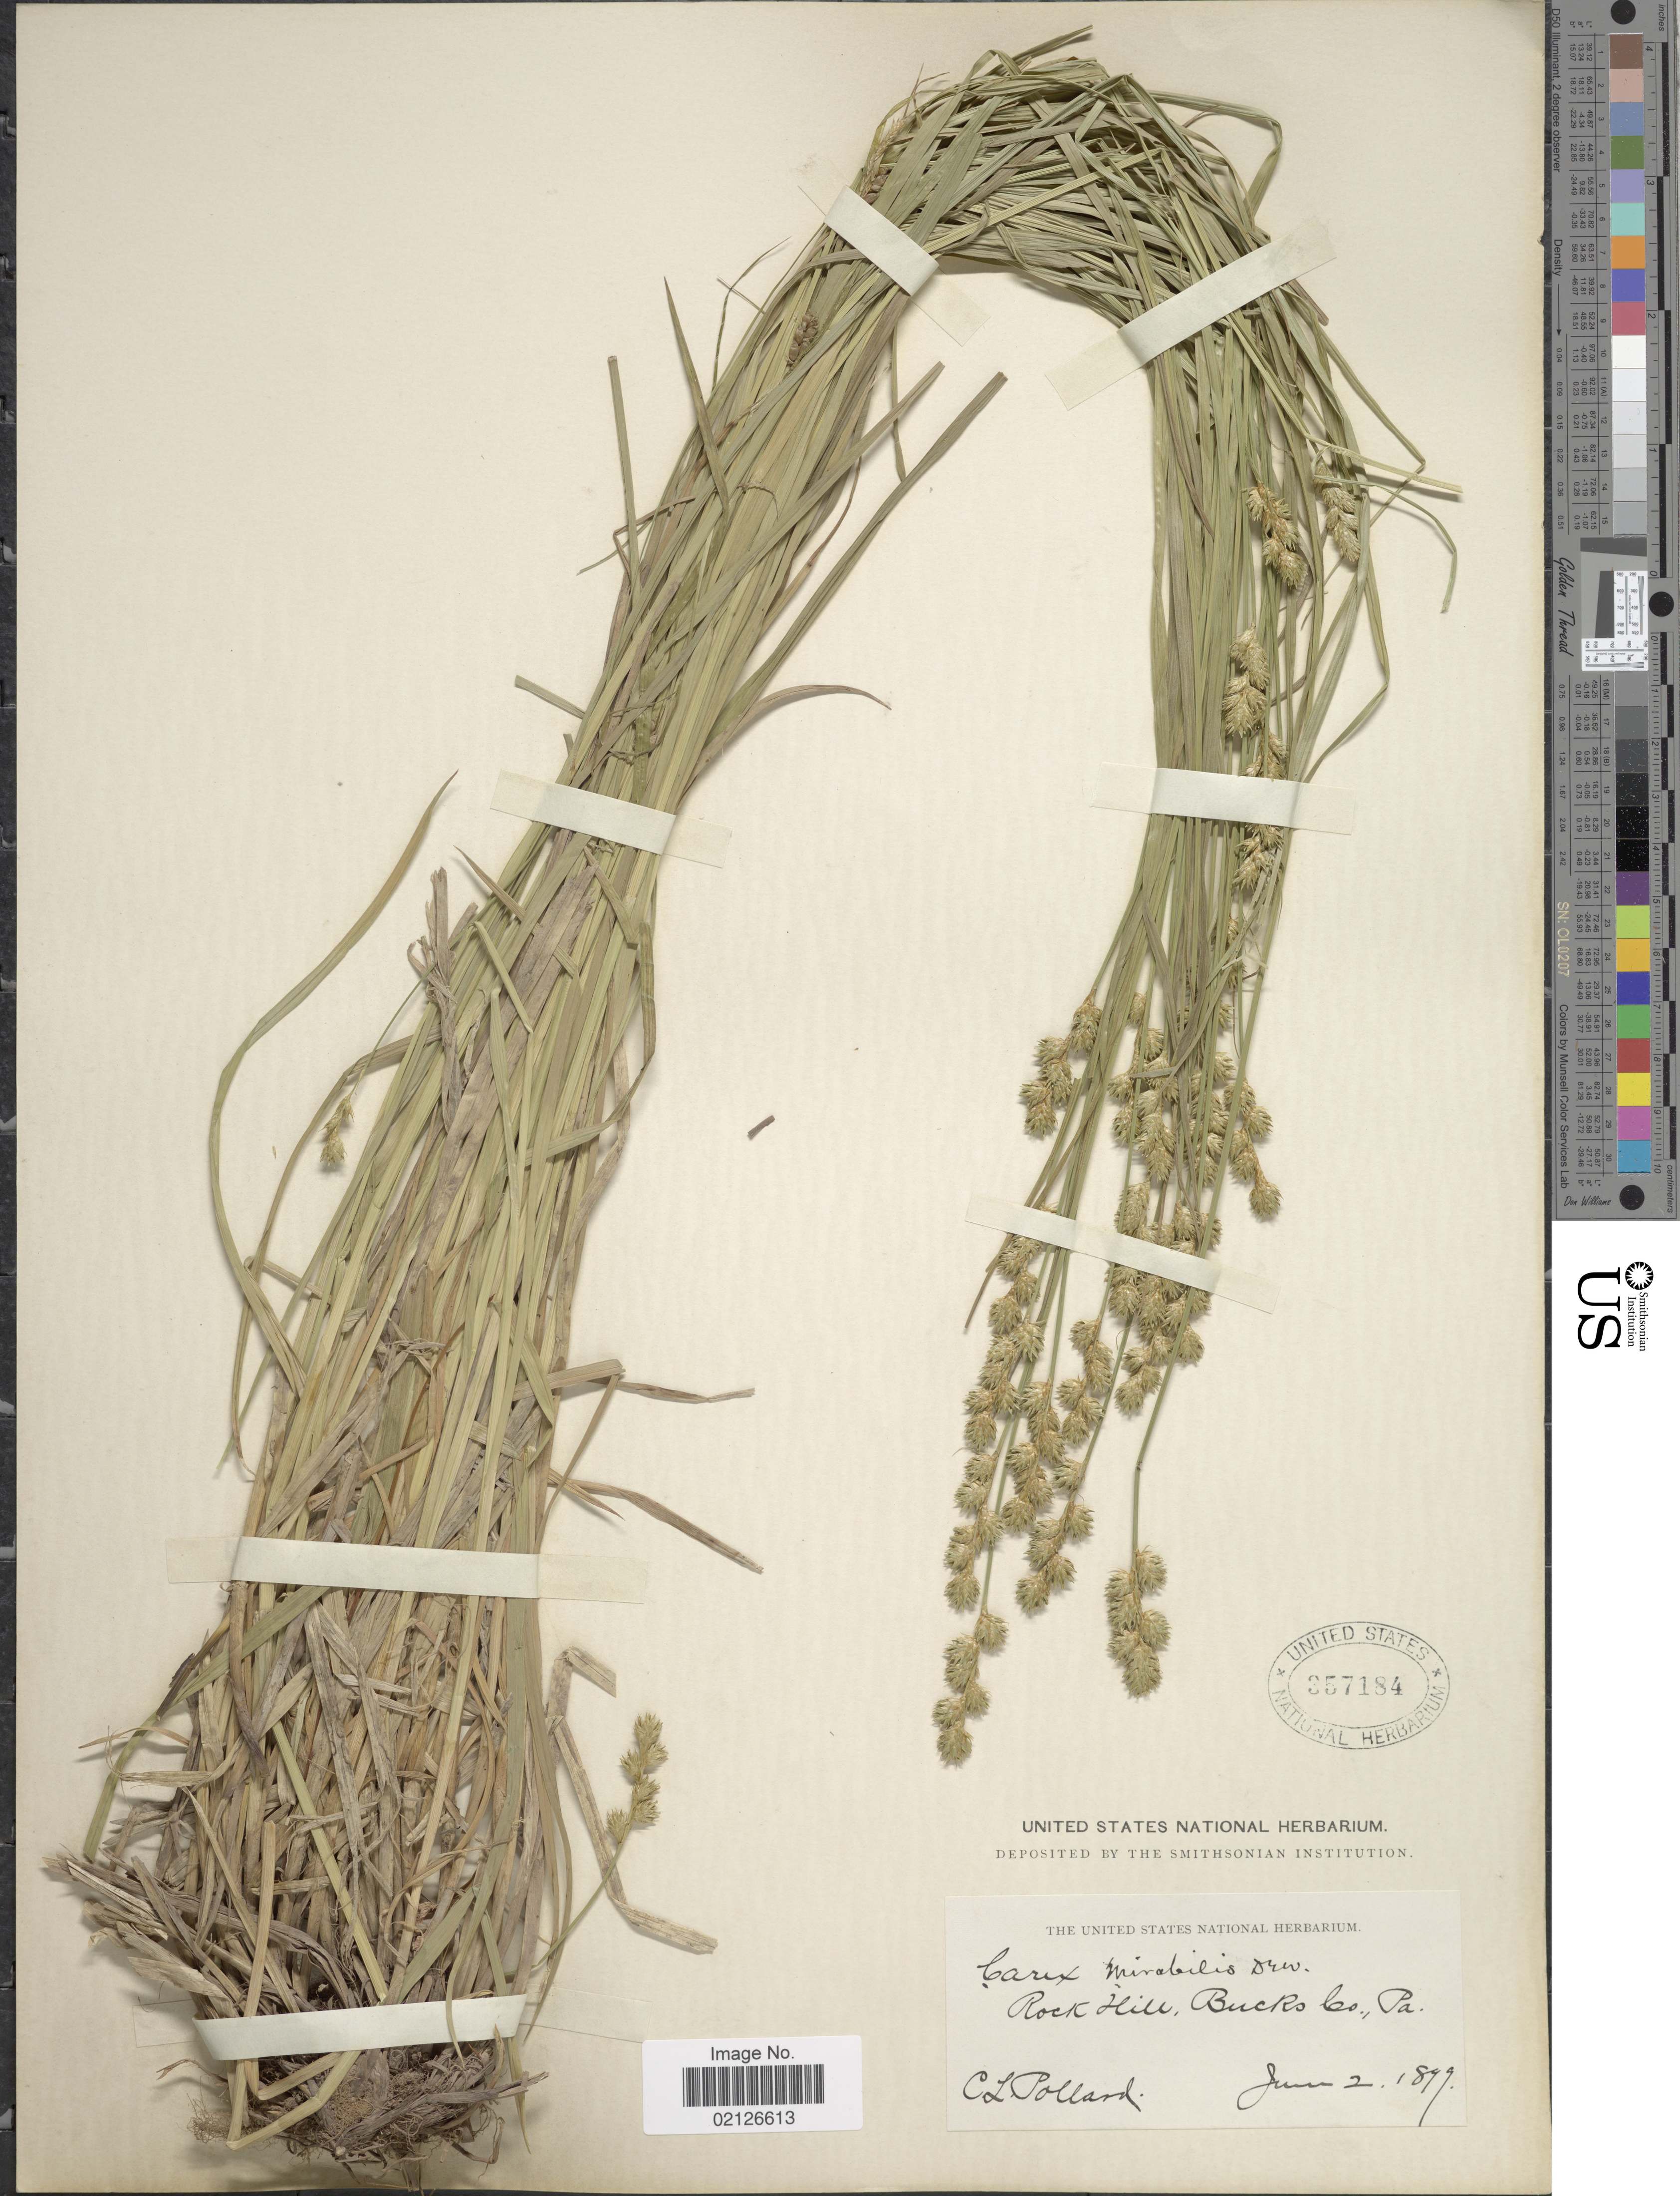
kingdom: Plantae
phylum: Tracheophyta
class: Liliopsida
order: Poales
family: Cyperaceae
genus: Carex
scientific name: Carex normalis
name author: Mack.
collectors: C. L. Pollard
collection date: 1899-06-02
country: United States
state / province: Pennsylvania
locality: Rock Hill, Bucks Co.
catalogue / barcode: US 357184